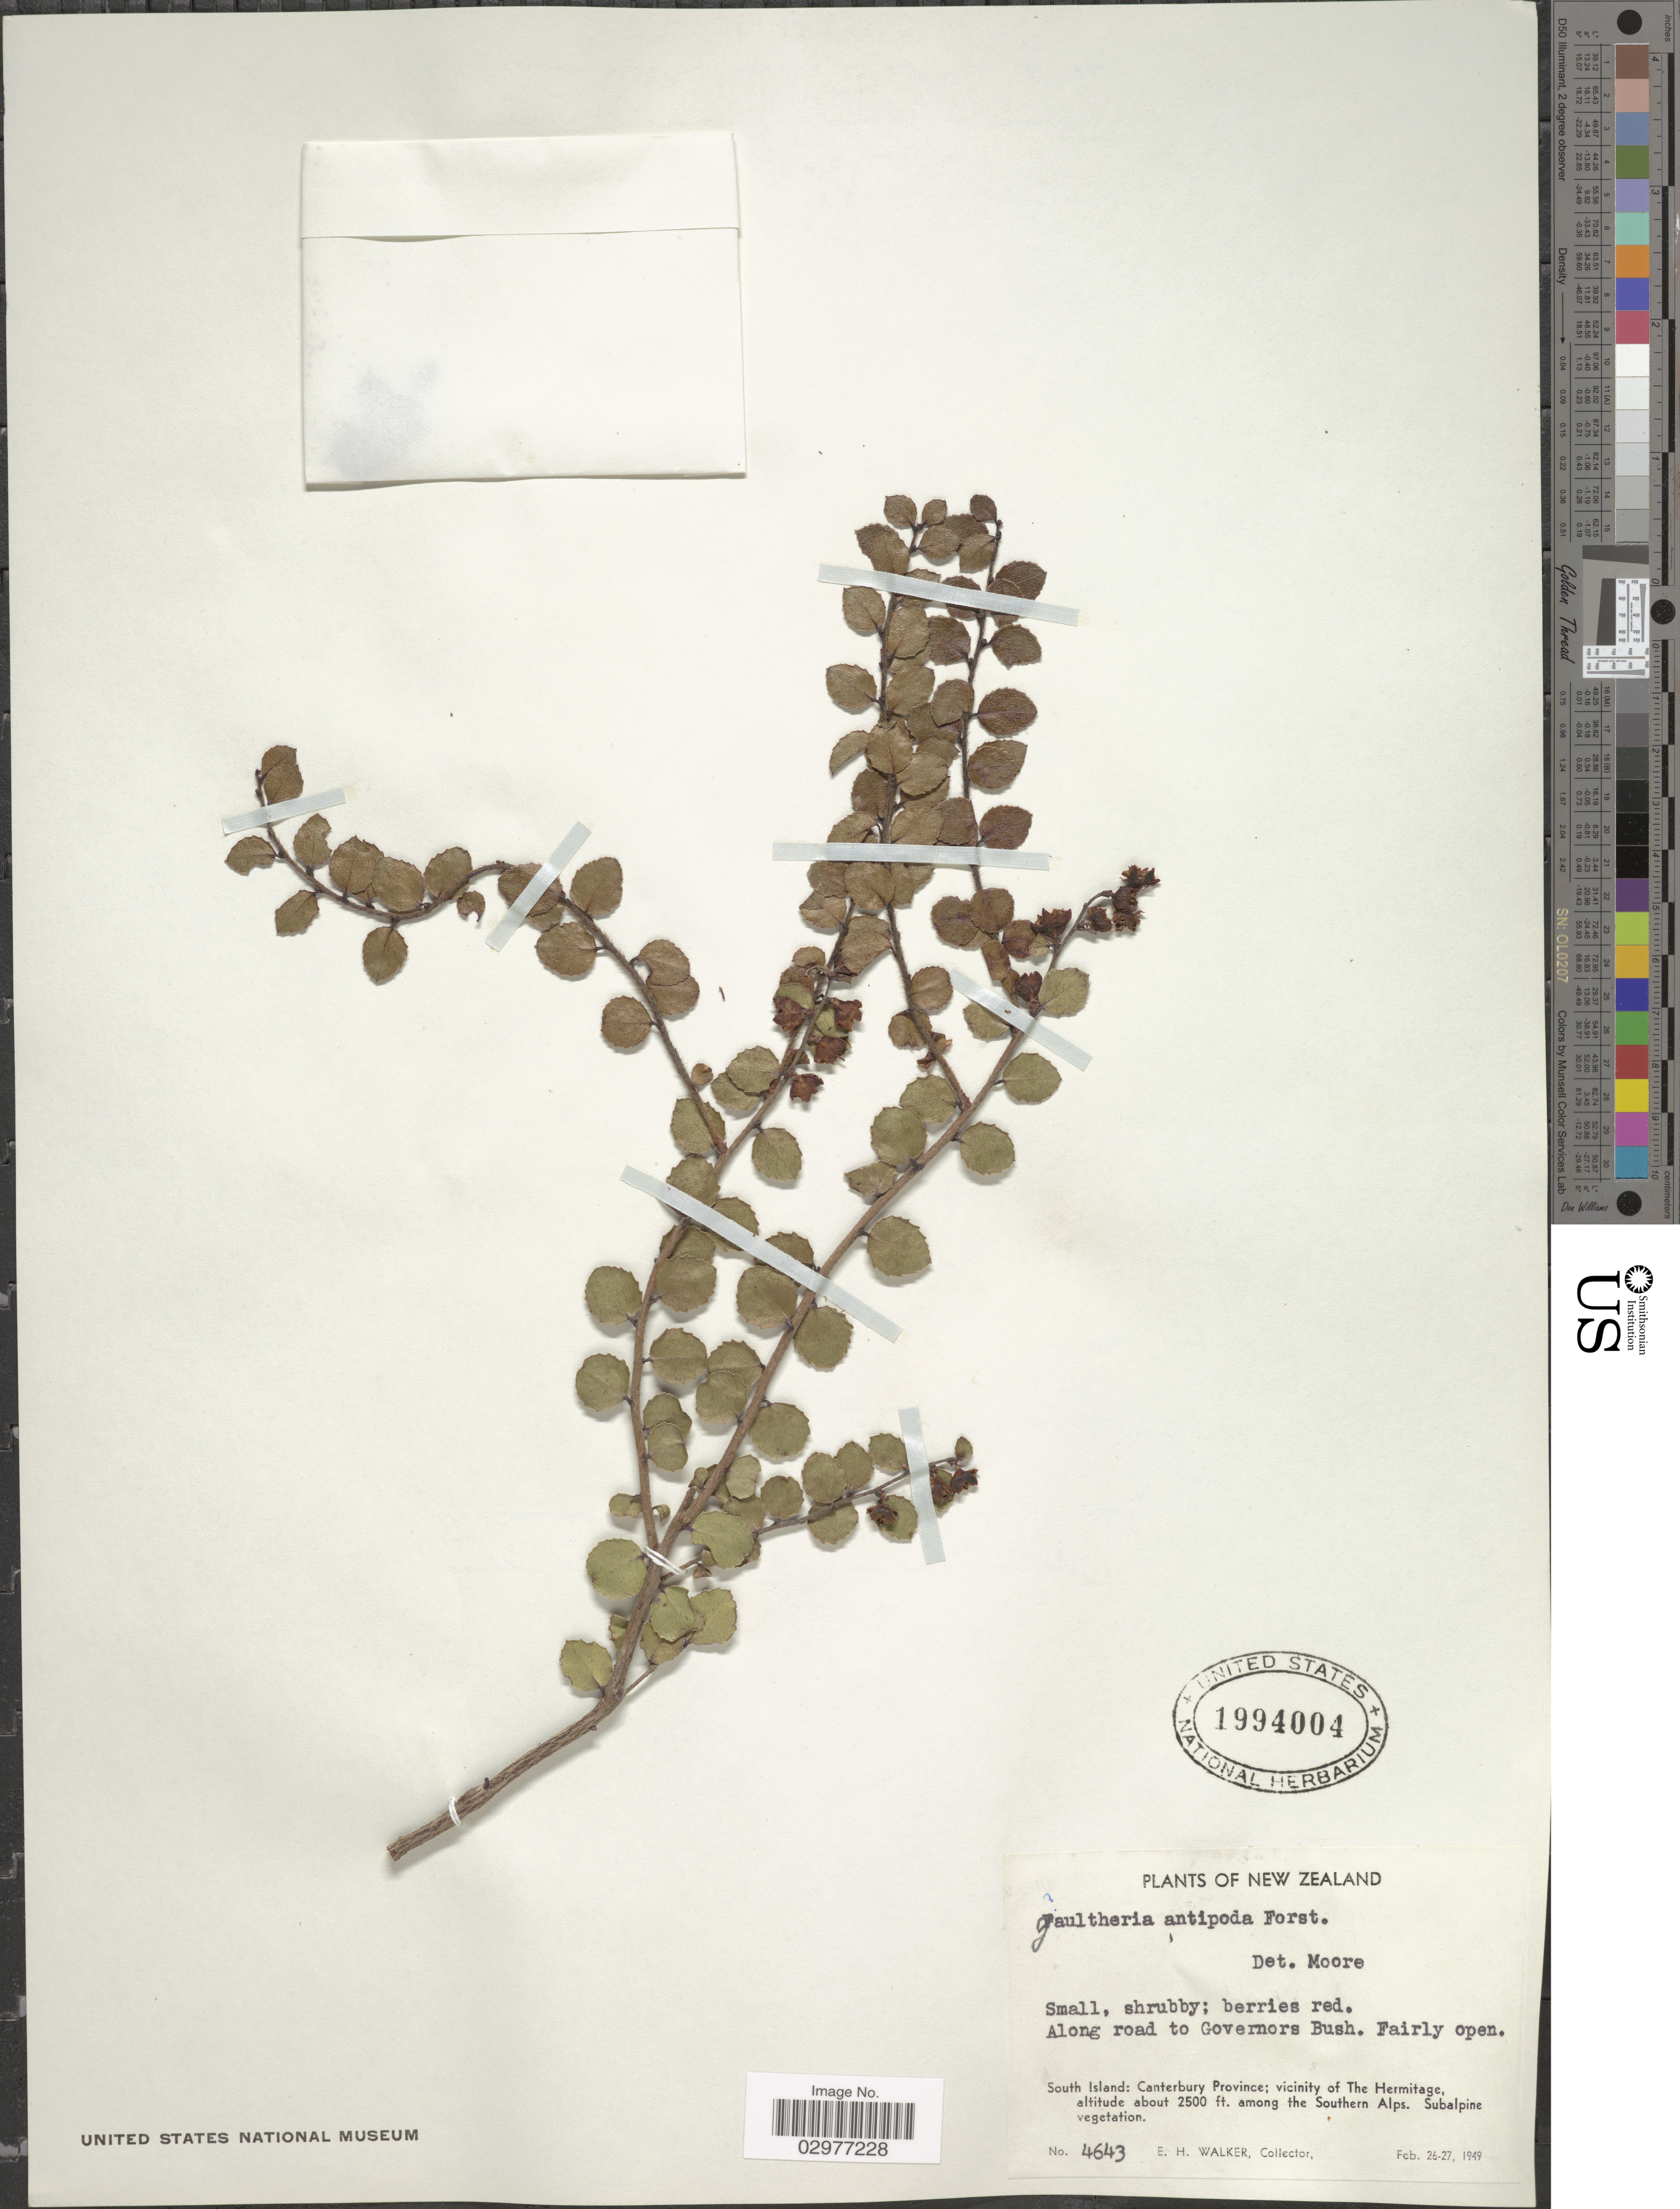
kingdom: Plantae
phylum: Tracheophyta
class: Magnoliopsida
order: Ericales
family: Ericaceae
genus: Gaultheria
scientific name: Gaultheria antipoda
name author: G. Forst.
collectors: E. H. Walker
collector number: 4643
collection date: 1949-02-26/1949-02-27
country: New Zealand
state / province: Canterbury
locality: Along road to Governors Bush. South Island, vicinity of The Hermitage, among the Southern Alps. Subalpine vegetation.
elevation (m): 762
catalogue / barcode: US 1994004